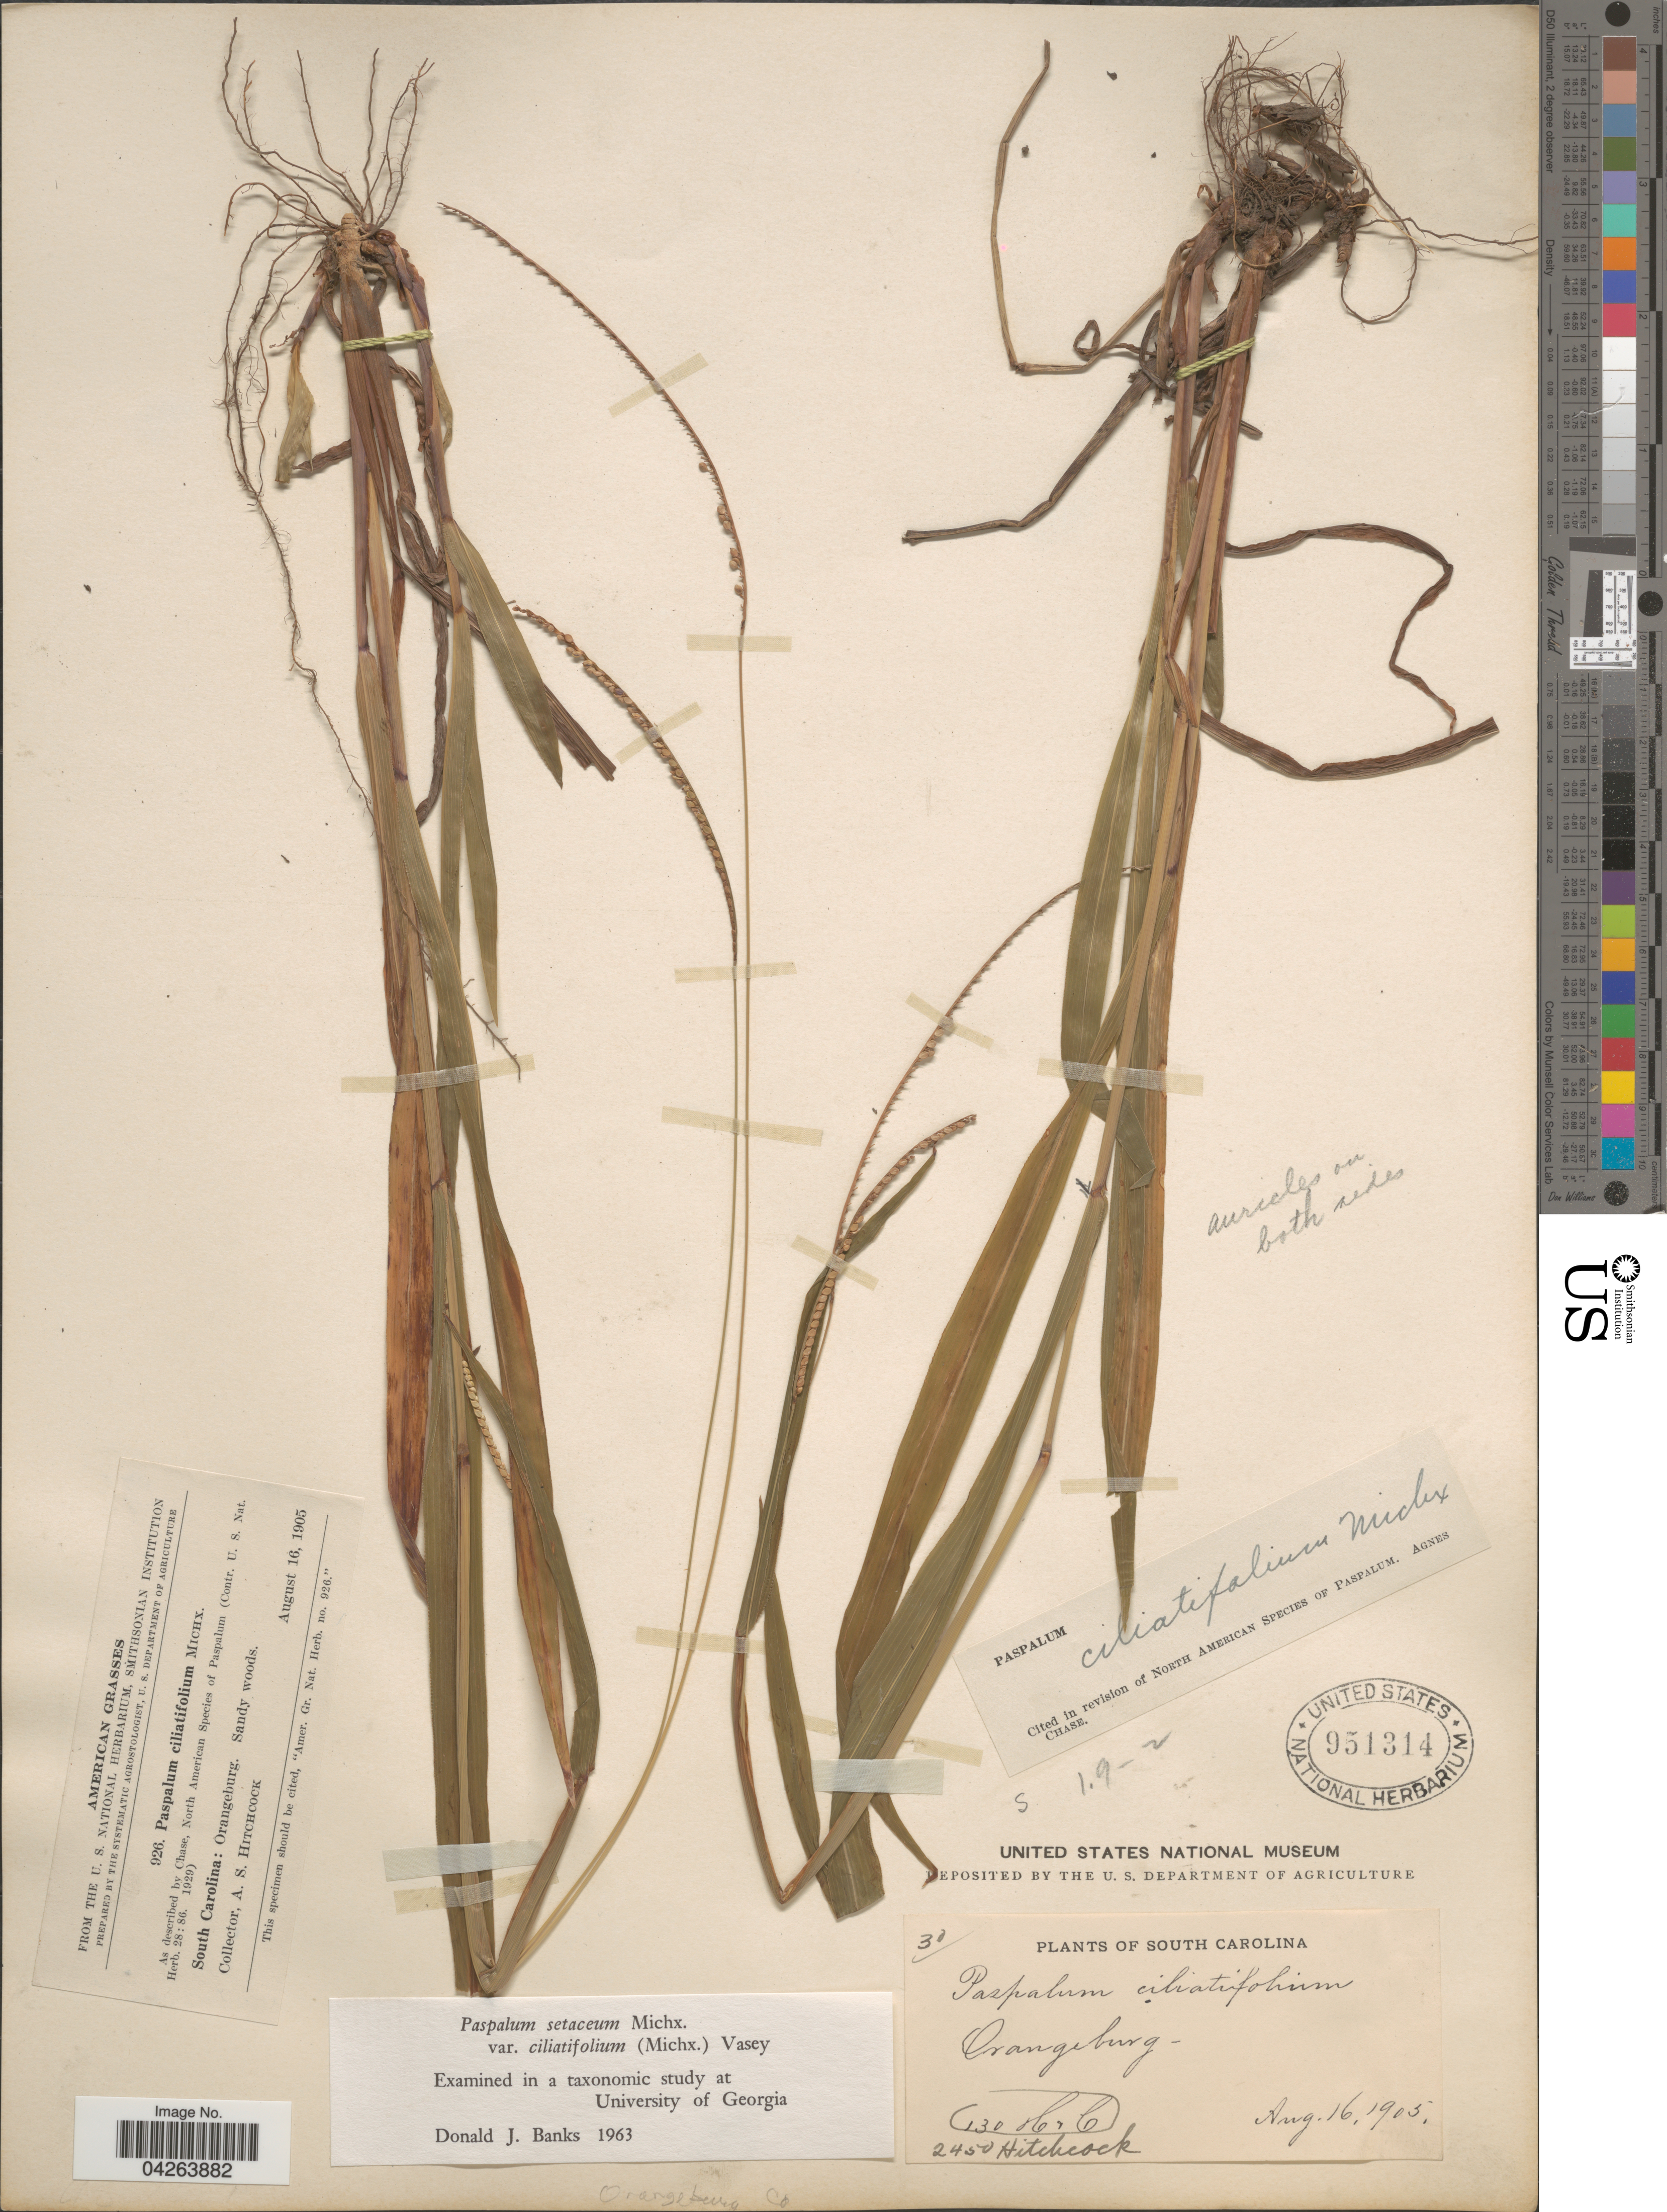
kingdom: Plantae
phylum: Tracheophyta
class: Liliopsida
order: Poales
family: Poaceae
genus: Paspalum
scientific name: Paspalum setaceum var. ciliatifolium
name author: (Michx.) Vasey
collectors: A. S. Hitchcock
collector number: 2450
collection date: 1905-08-16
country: United States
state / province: South Carolina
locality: Orangeburg. Orangeburg Co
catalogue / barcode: US 951314